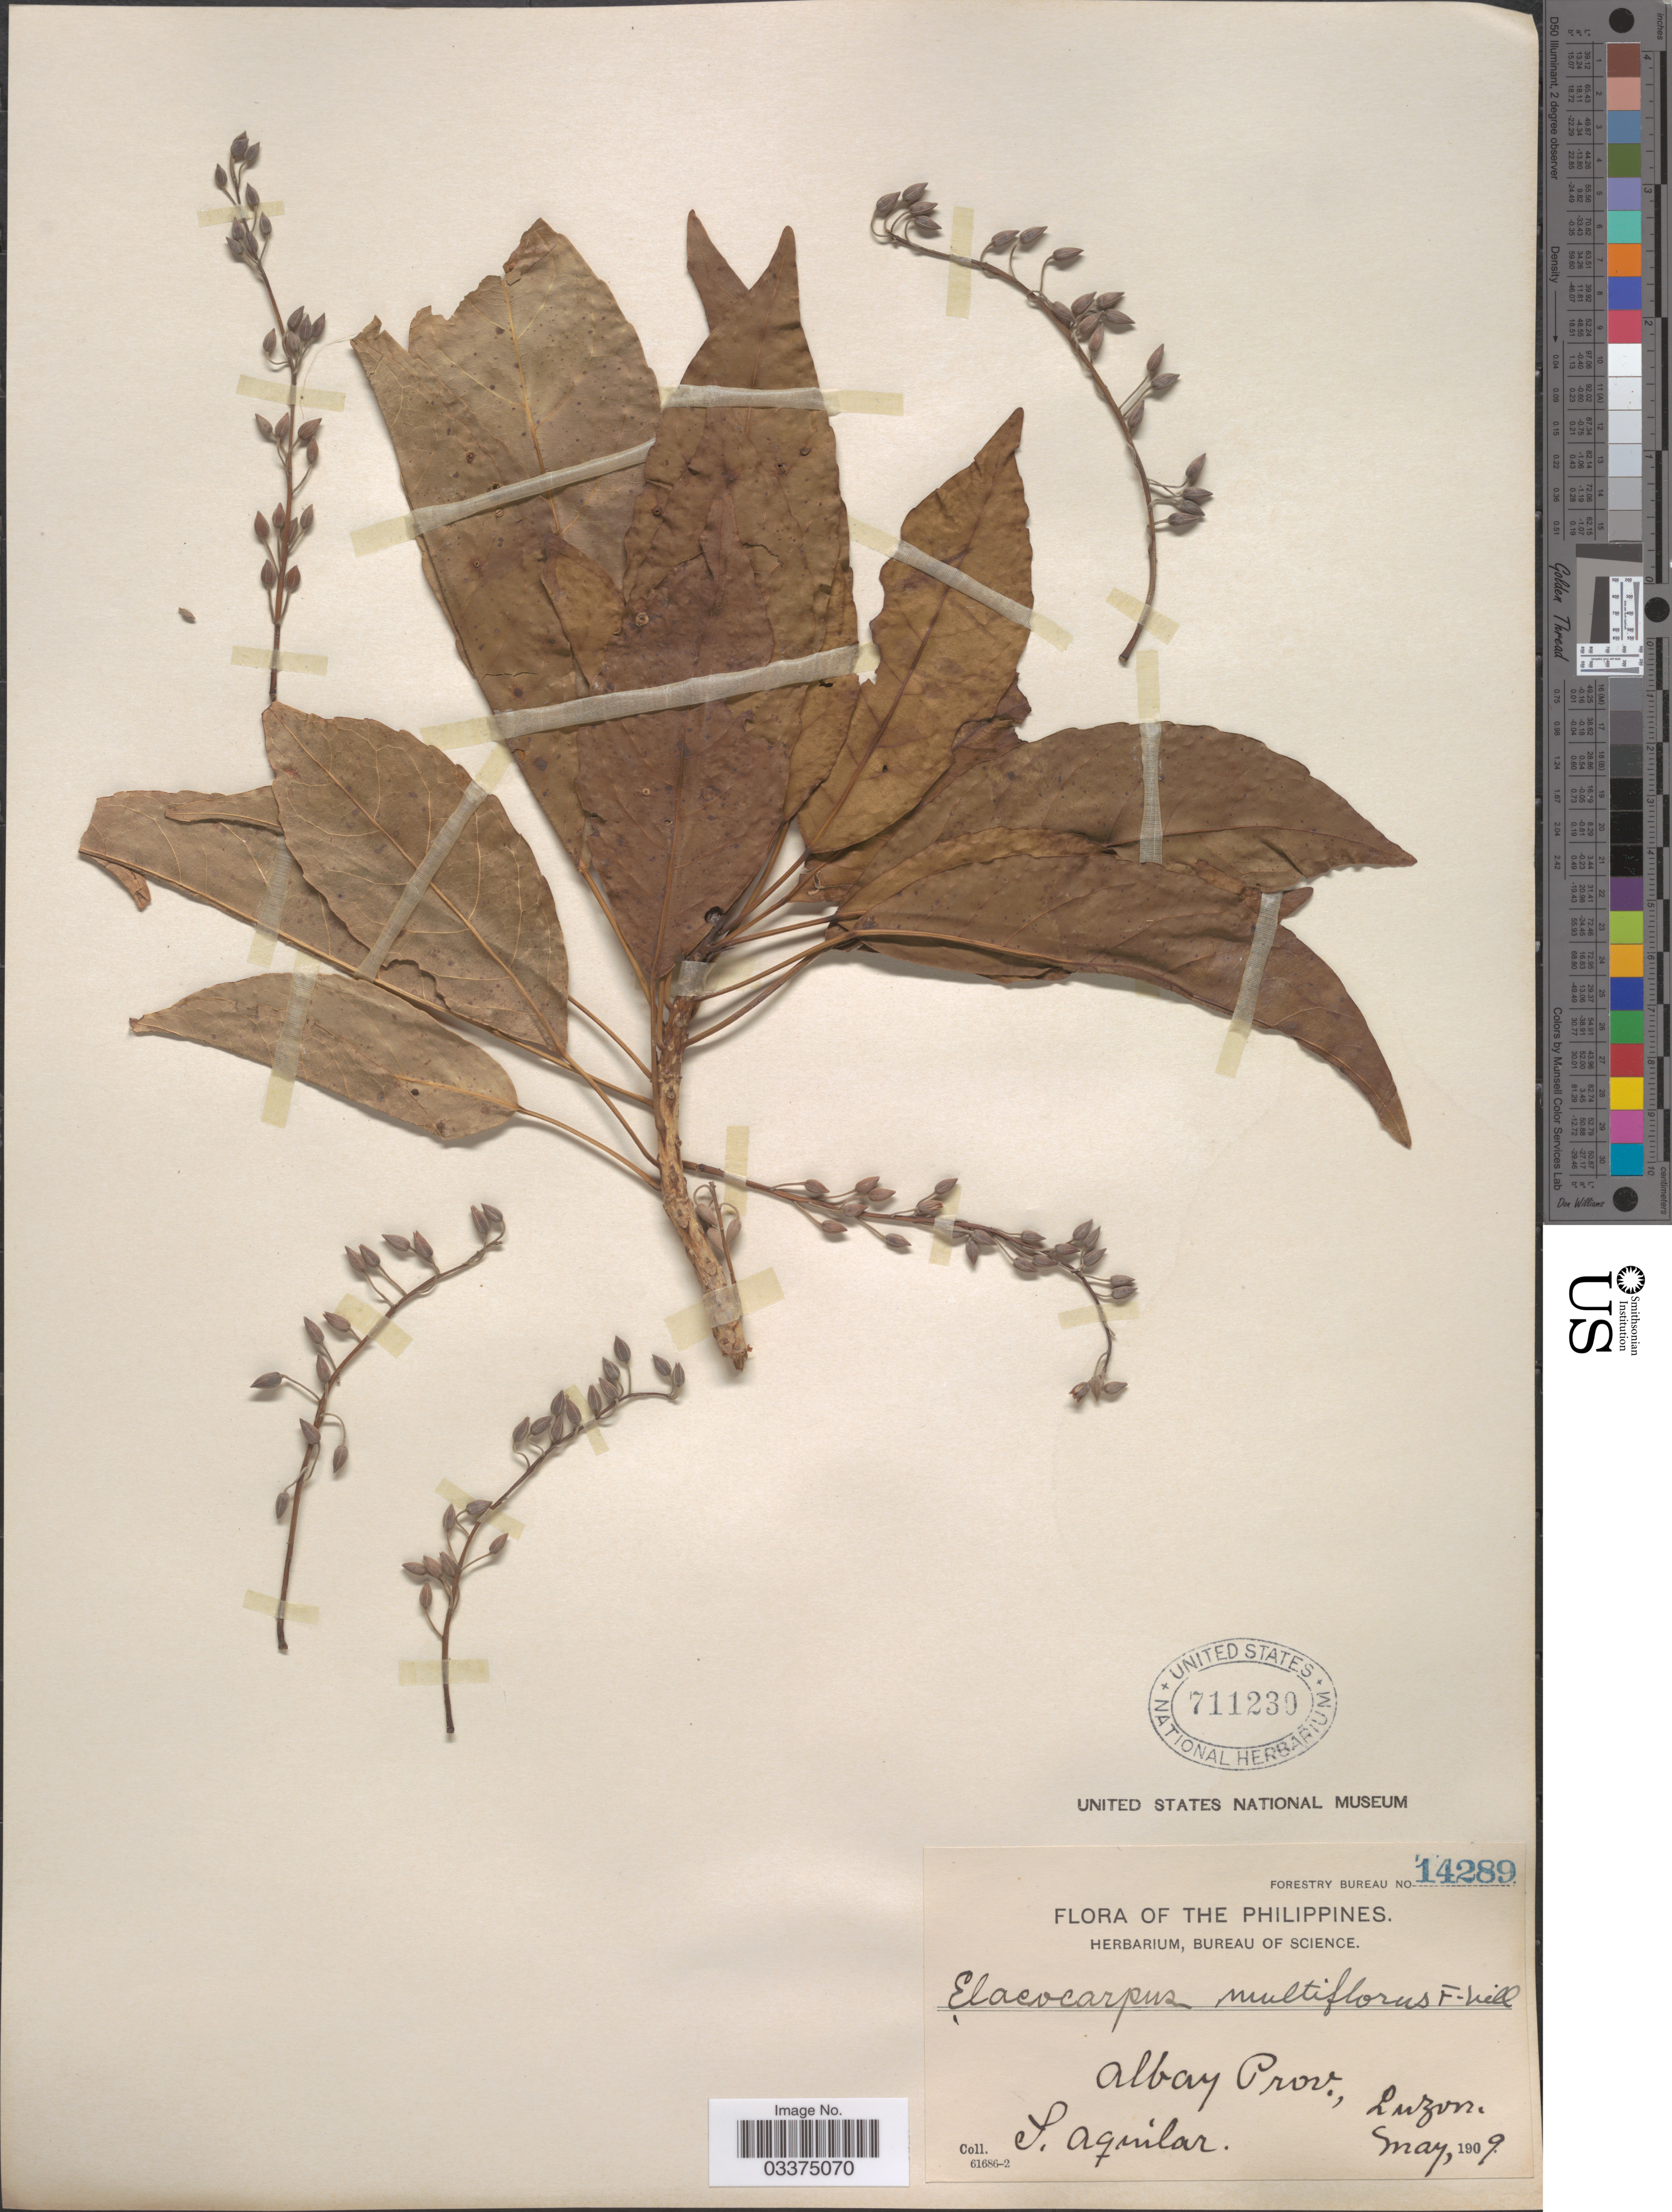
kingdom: Plantae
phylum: Tracheophyta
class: Magnoliopsida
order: Oxalidales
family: Elaeocarpaceae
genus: Elaeocarpus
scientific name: Elaeocarpus multiflorus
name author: (Turcz.) Fern.-Vill.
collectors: S. Aguilar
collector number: Forestry Bureau 14289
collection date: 1909-05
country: Philippines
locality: Albay Prov., Luzon.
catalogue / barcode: US 711230